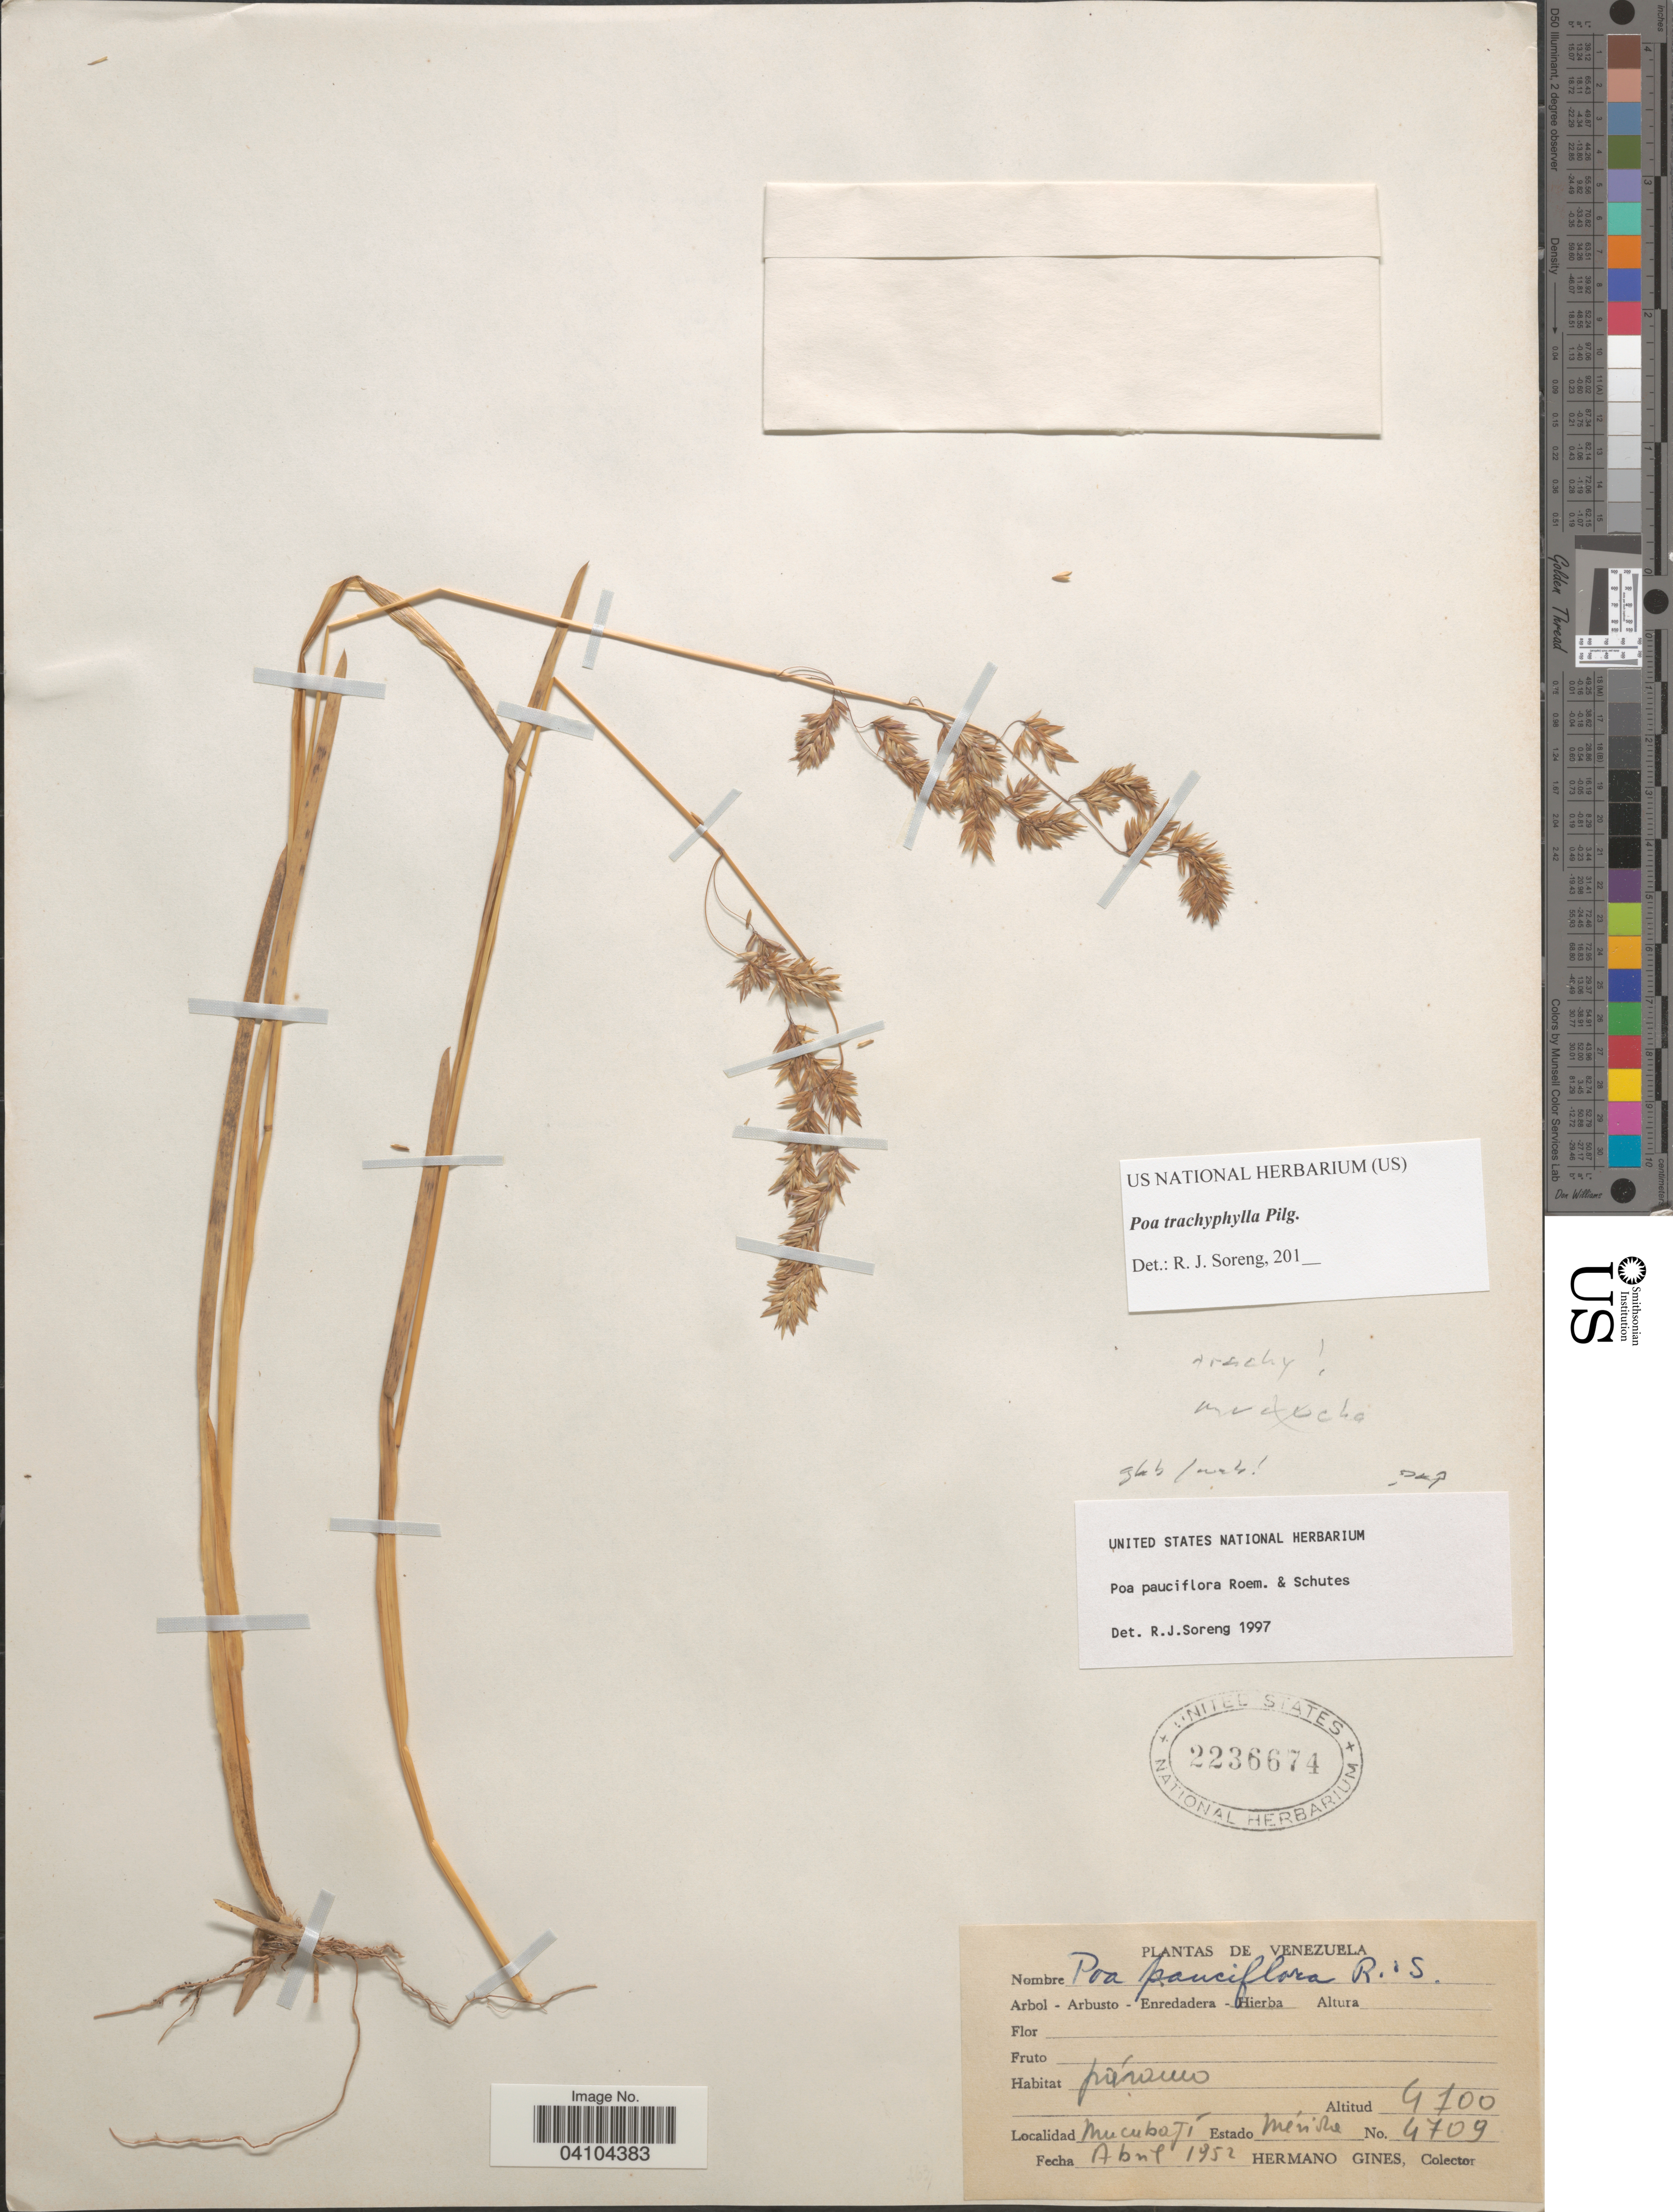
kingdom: Plantae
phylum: Tracheophyta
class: Liliopsida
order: Poales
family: Poaceae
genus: Poa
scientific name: Poa trachyphylla Hack., nom. illeg.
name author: Hack.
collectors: Bro. Gines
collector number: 4709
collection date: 1952-04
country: Venezuela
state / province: Merida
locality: Mucubají.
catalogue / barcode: US 2236674